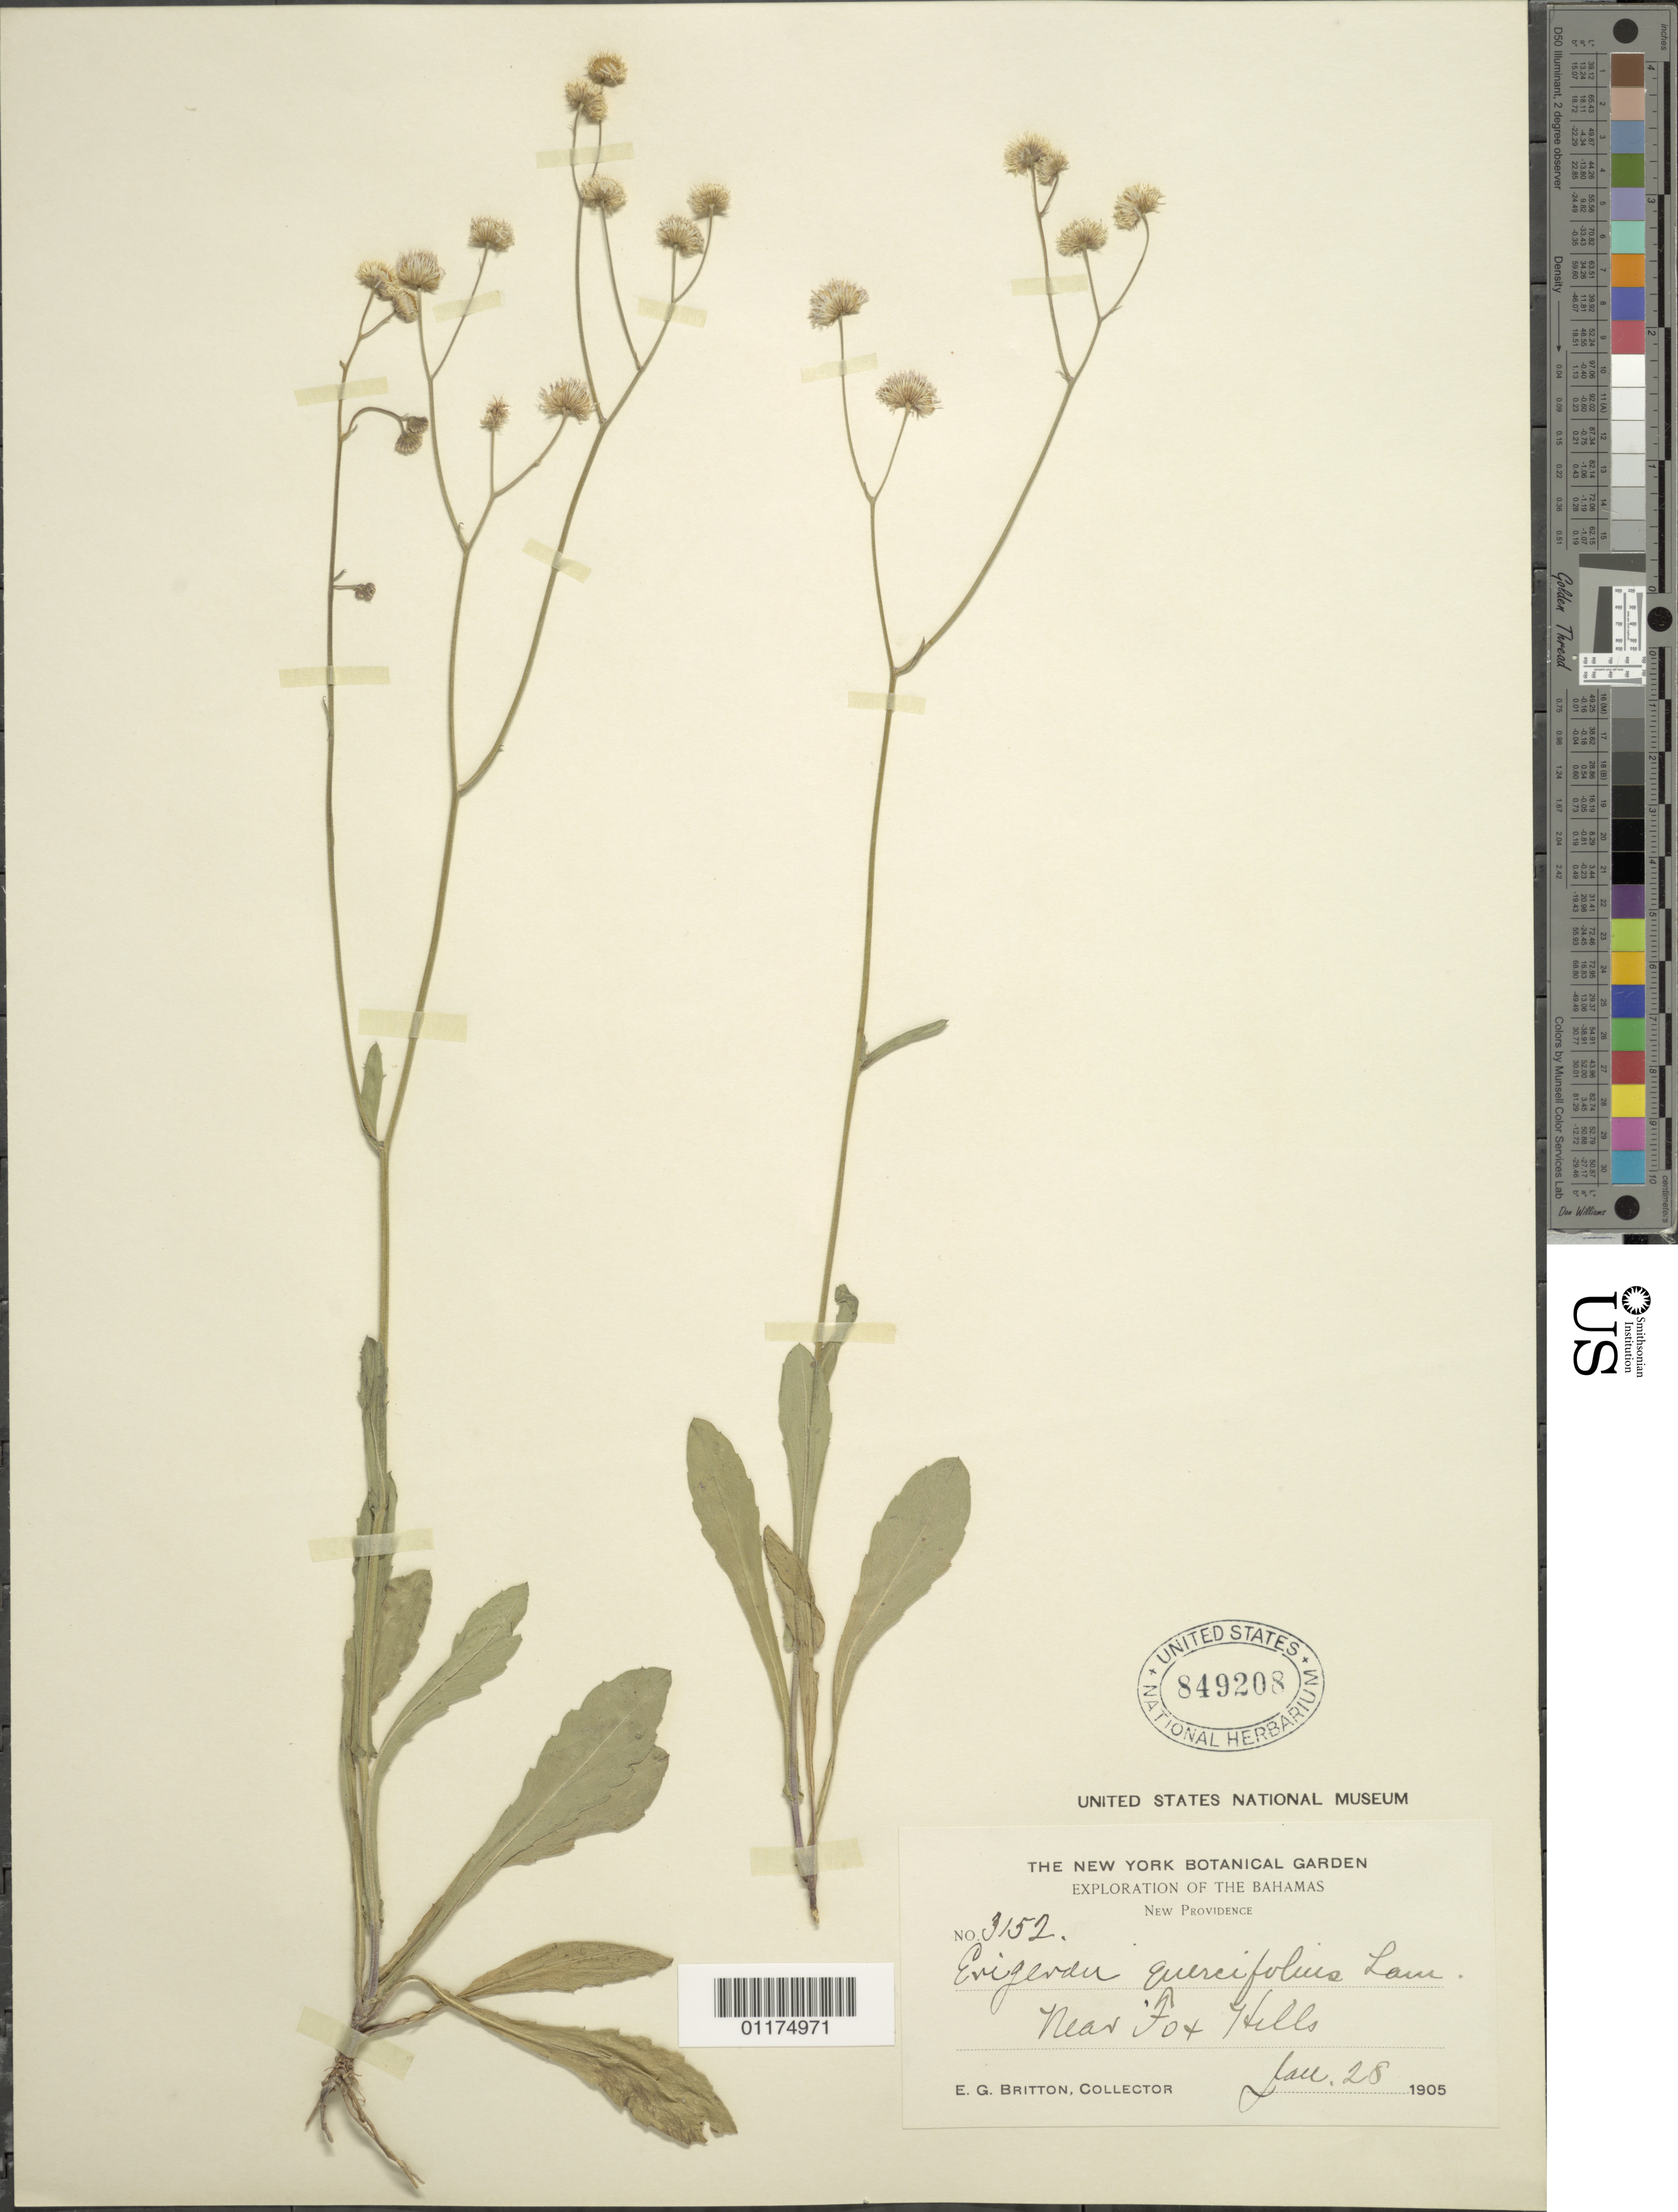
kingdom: Plantae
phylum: Tracheophyta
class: Magnoliopsida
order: Asterales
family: Asteraceae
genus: Erigeron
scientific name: Erigeron quercifolius Lam.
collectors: E. G. Britton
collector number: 3152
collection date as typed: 28 Jan 1905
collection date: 1905-01-28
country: Bahamas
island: New Providence I.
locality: near Fox Hills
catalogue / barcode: US 849208